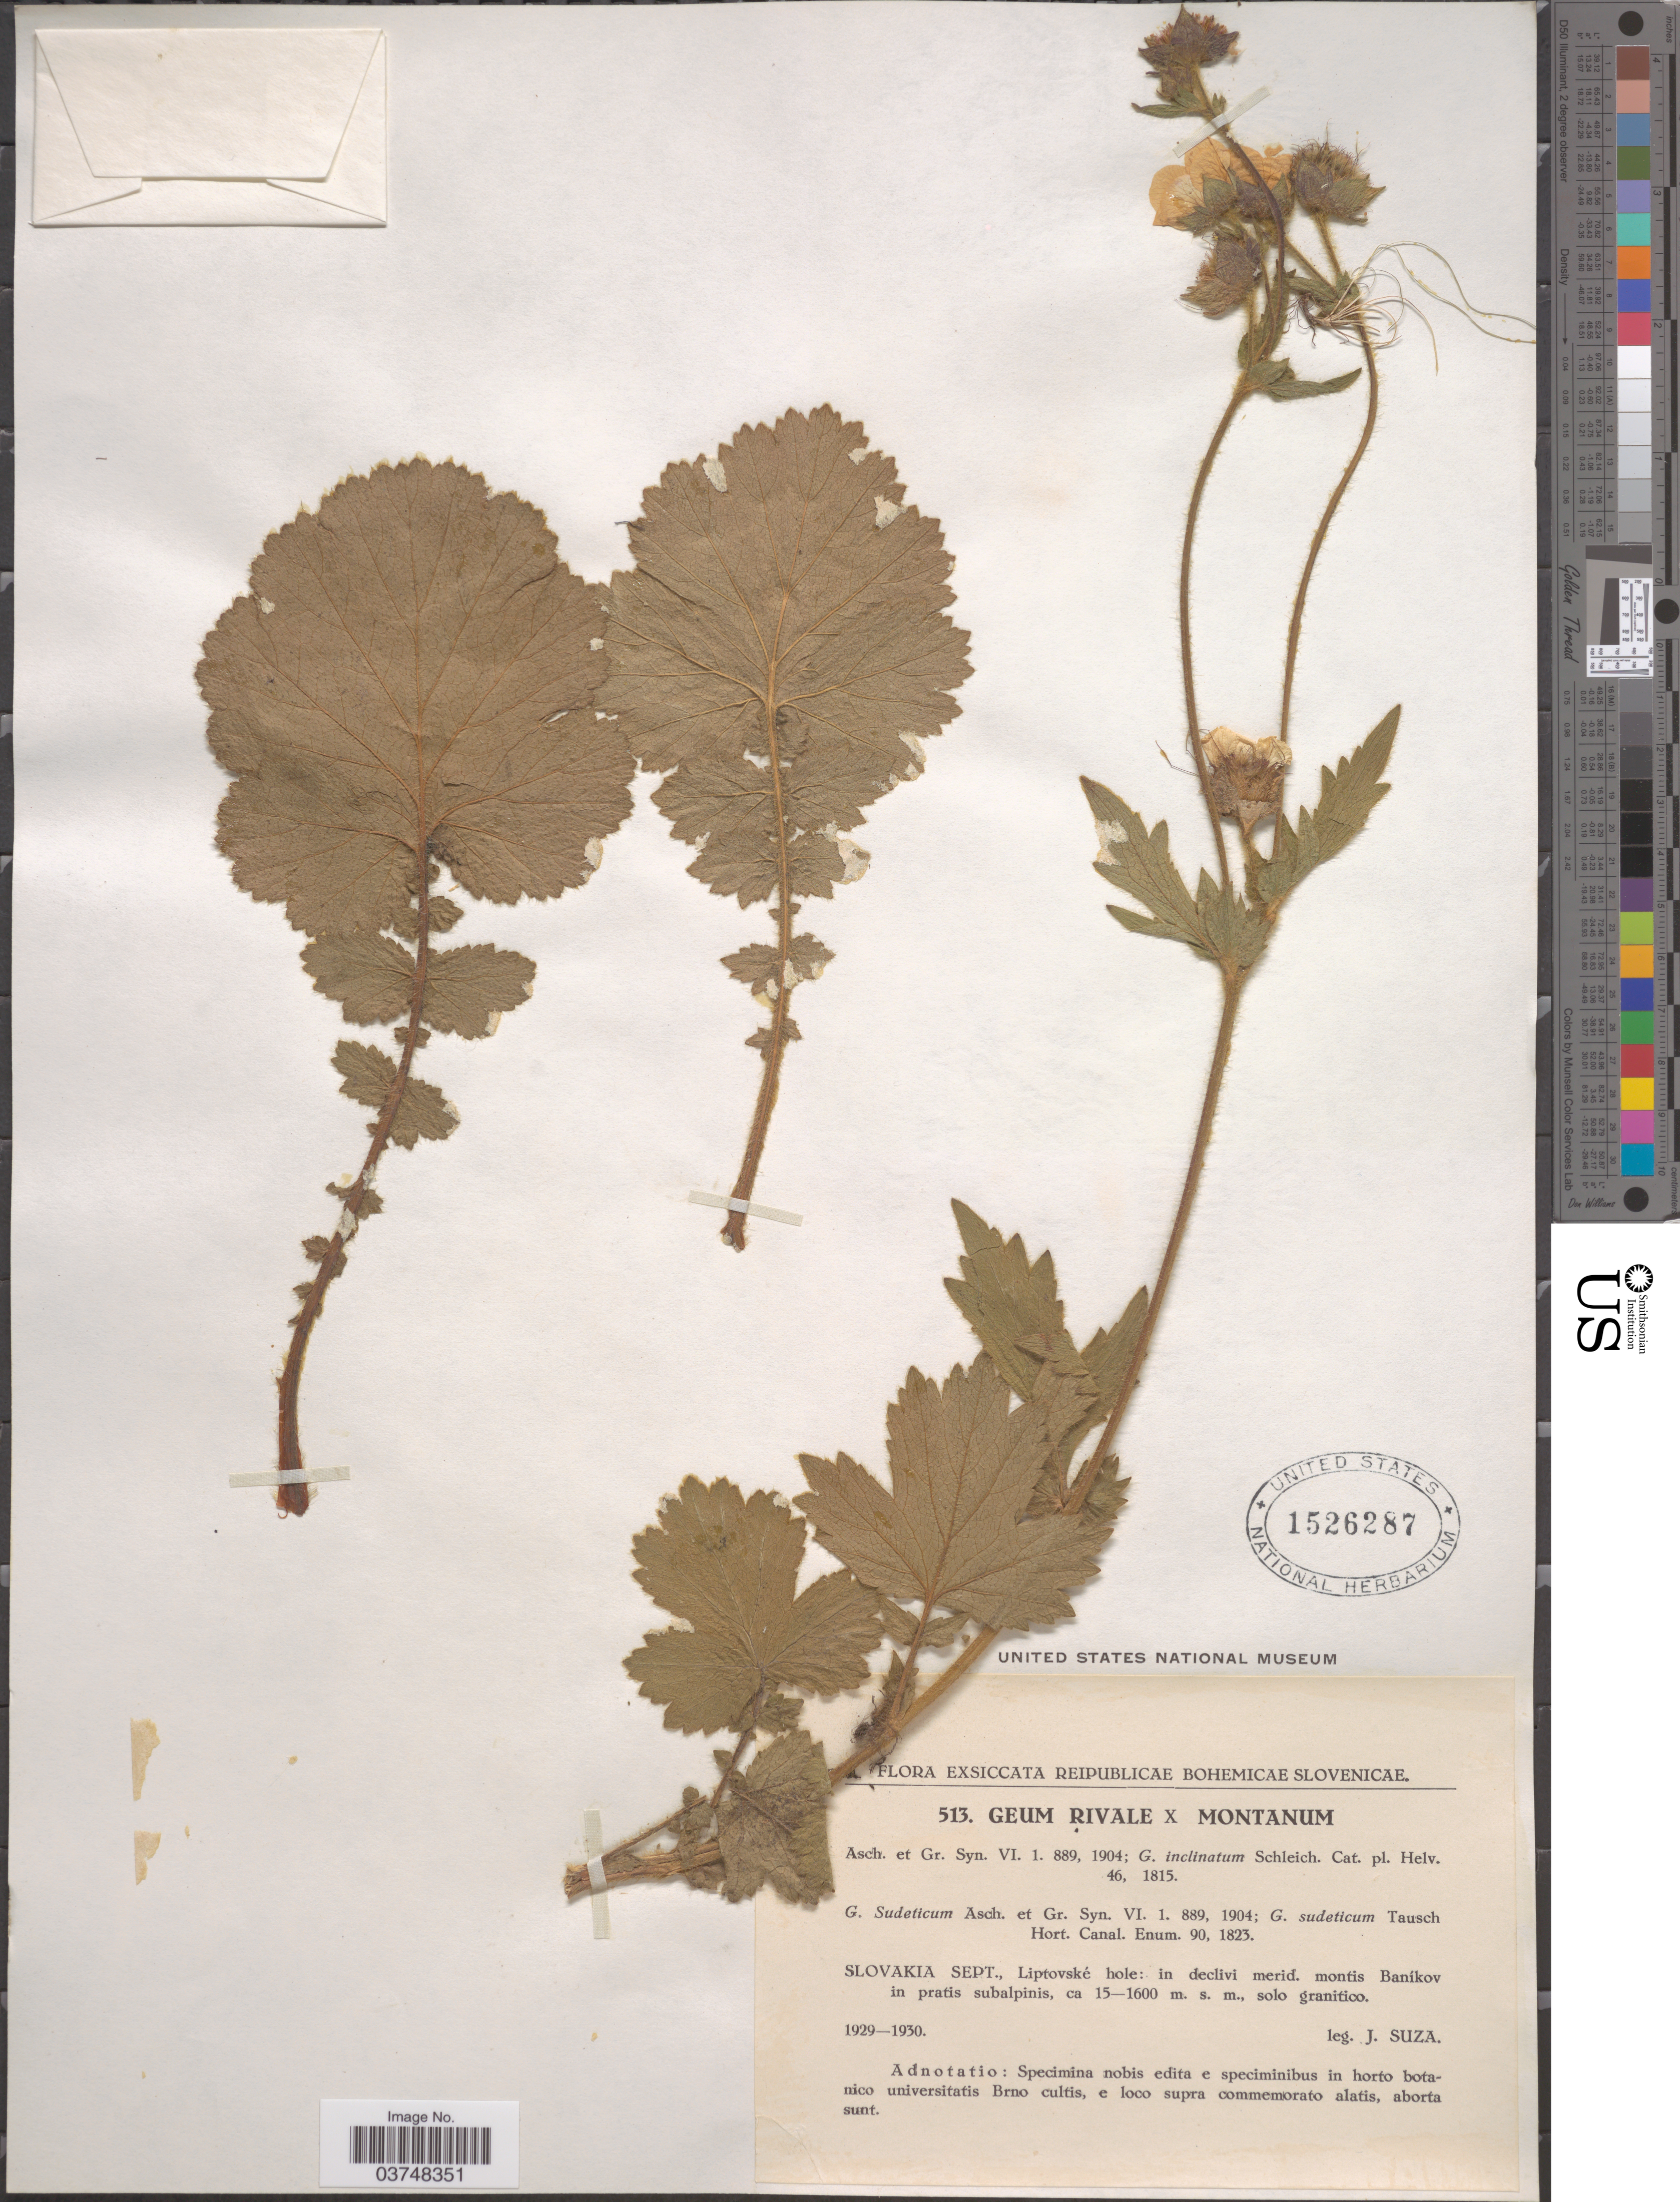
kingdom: Plantae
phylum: Tracheophyta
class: Magnoliopsida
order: Rosales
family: Rosaceae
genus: Geum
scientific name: Geum rivale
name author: L.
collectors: J. Suza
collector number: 513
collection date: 1929/1930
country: Slovakia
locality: Reipublicae Bohemicae Slovenicae. Slovakia Sept., Liptovské hole: in declivi merid. montis Baníkov in pratis subalpinis.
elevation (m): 1500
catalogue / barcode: US 1526287